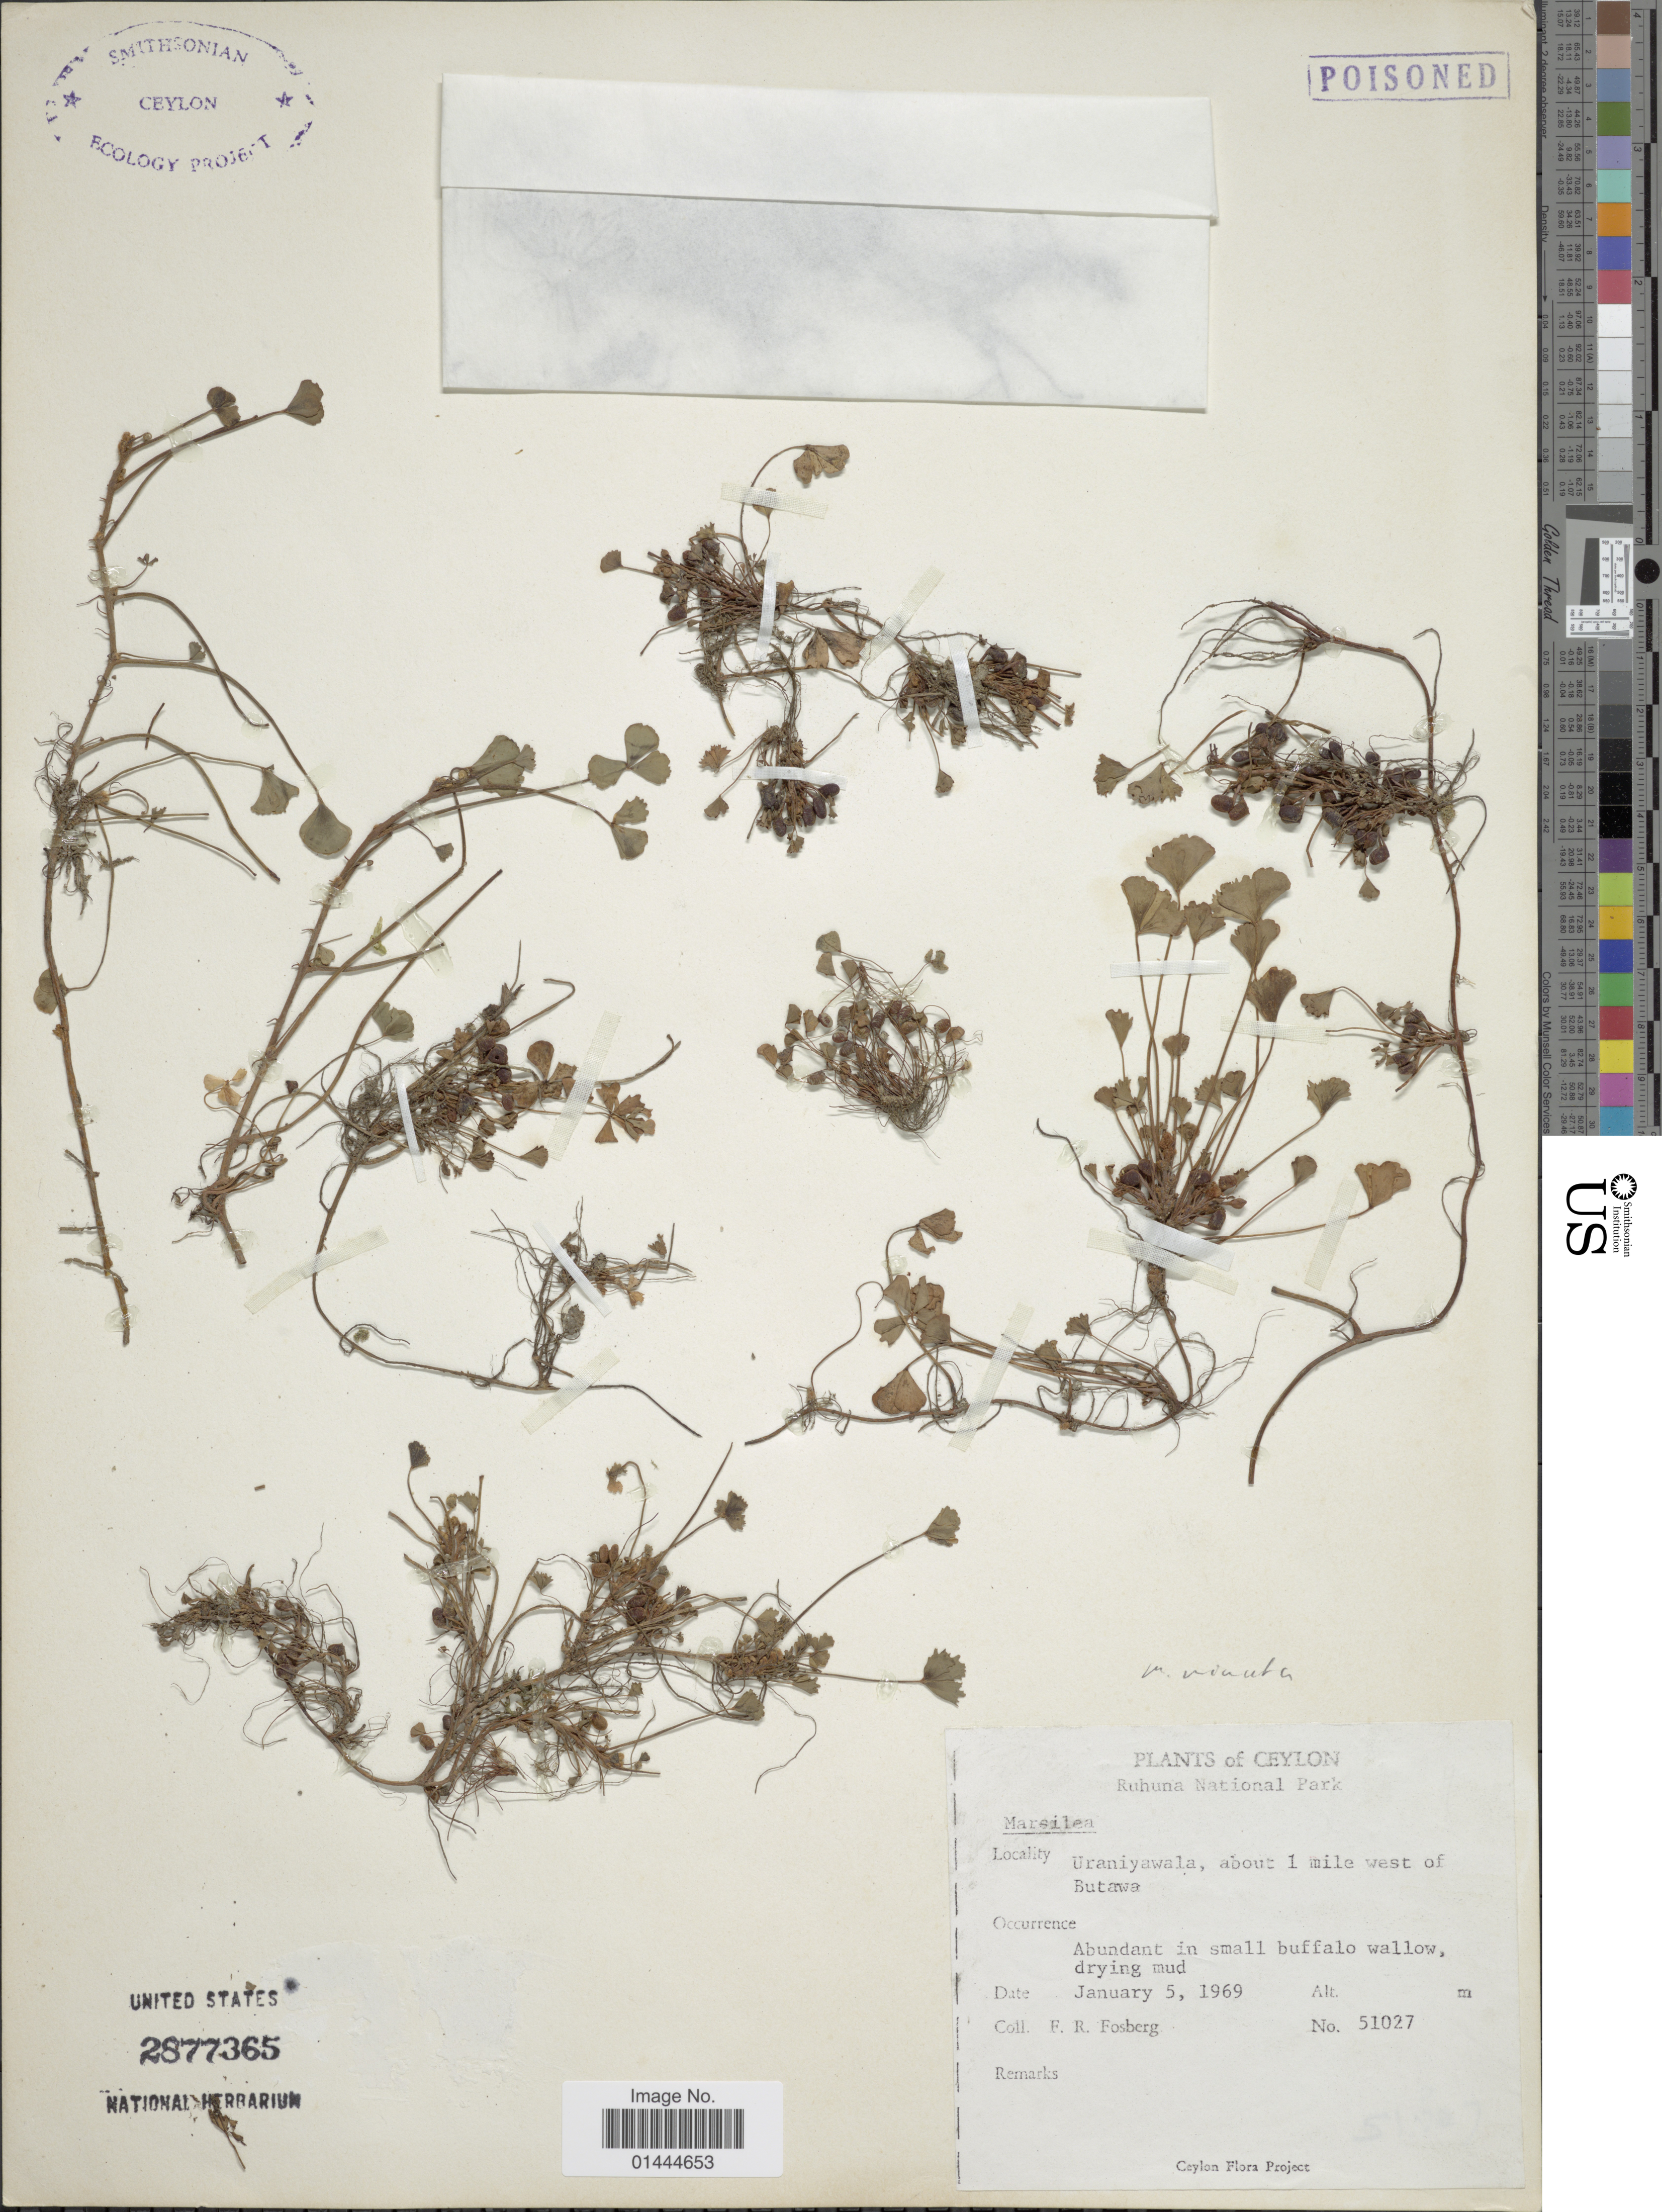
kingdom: Plantae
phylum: Tracheophyta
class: Polypodiopsida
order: Salviniales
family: Marsileaceae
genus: Marsilea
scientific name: Marsilea minuta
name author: L.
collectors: F. R. Fosberg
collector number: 51027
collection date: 1969-01-05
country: Sri Lanka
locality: Ceylon, Ruhuna National Park, Uraniyawala, about 1 mile west of Butawa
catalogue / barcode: US 2877365